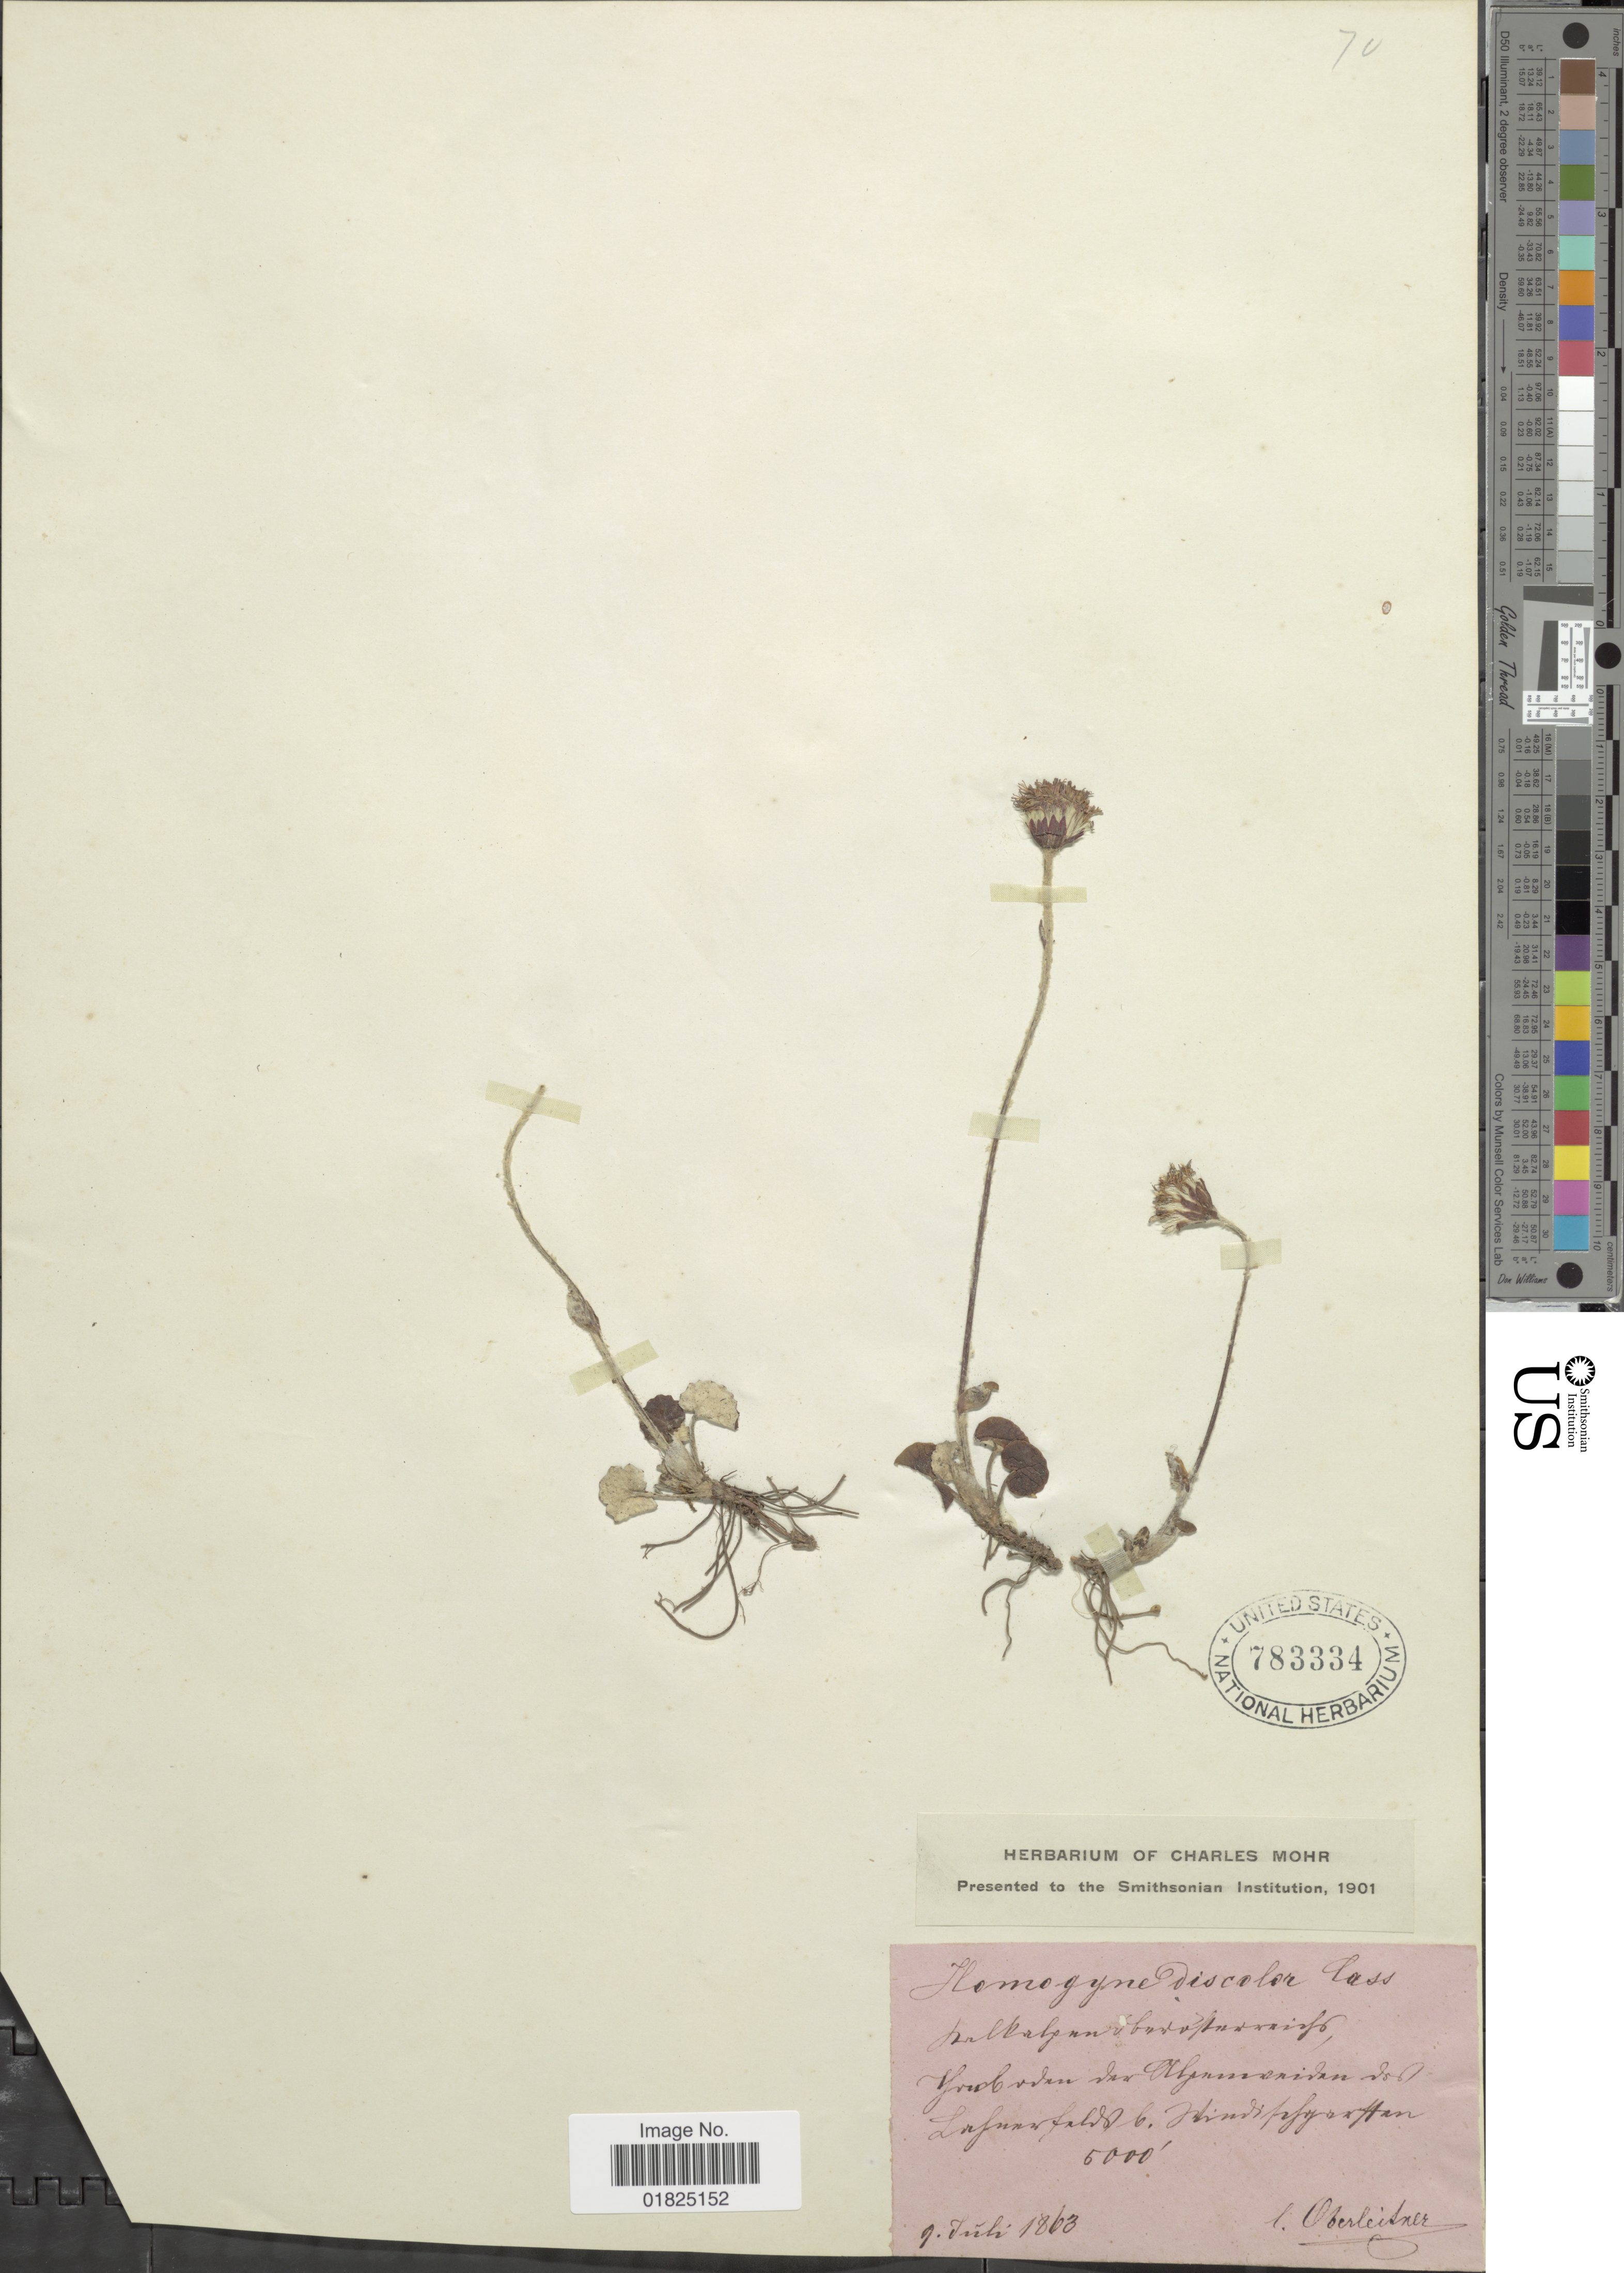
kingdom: Plantae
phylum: Tracheophyta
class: Magnoliopsida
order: Asterales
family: Asteraceae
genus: Homogyne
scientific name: Homogyne discolor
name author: (Jacquinot) Cass.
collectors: L. Oberleidner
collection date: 1863-07-09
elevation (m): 1524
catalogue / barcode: US 783334